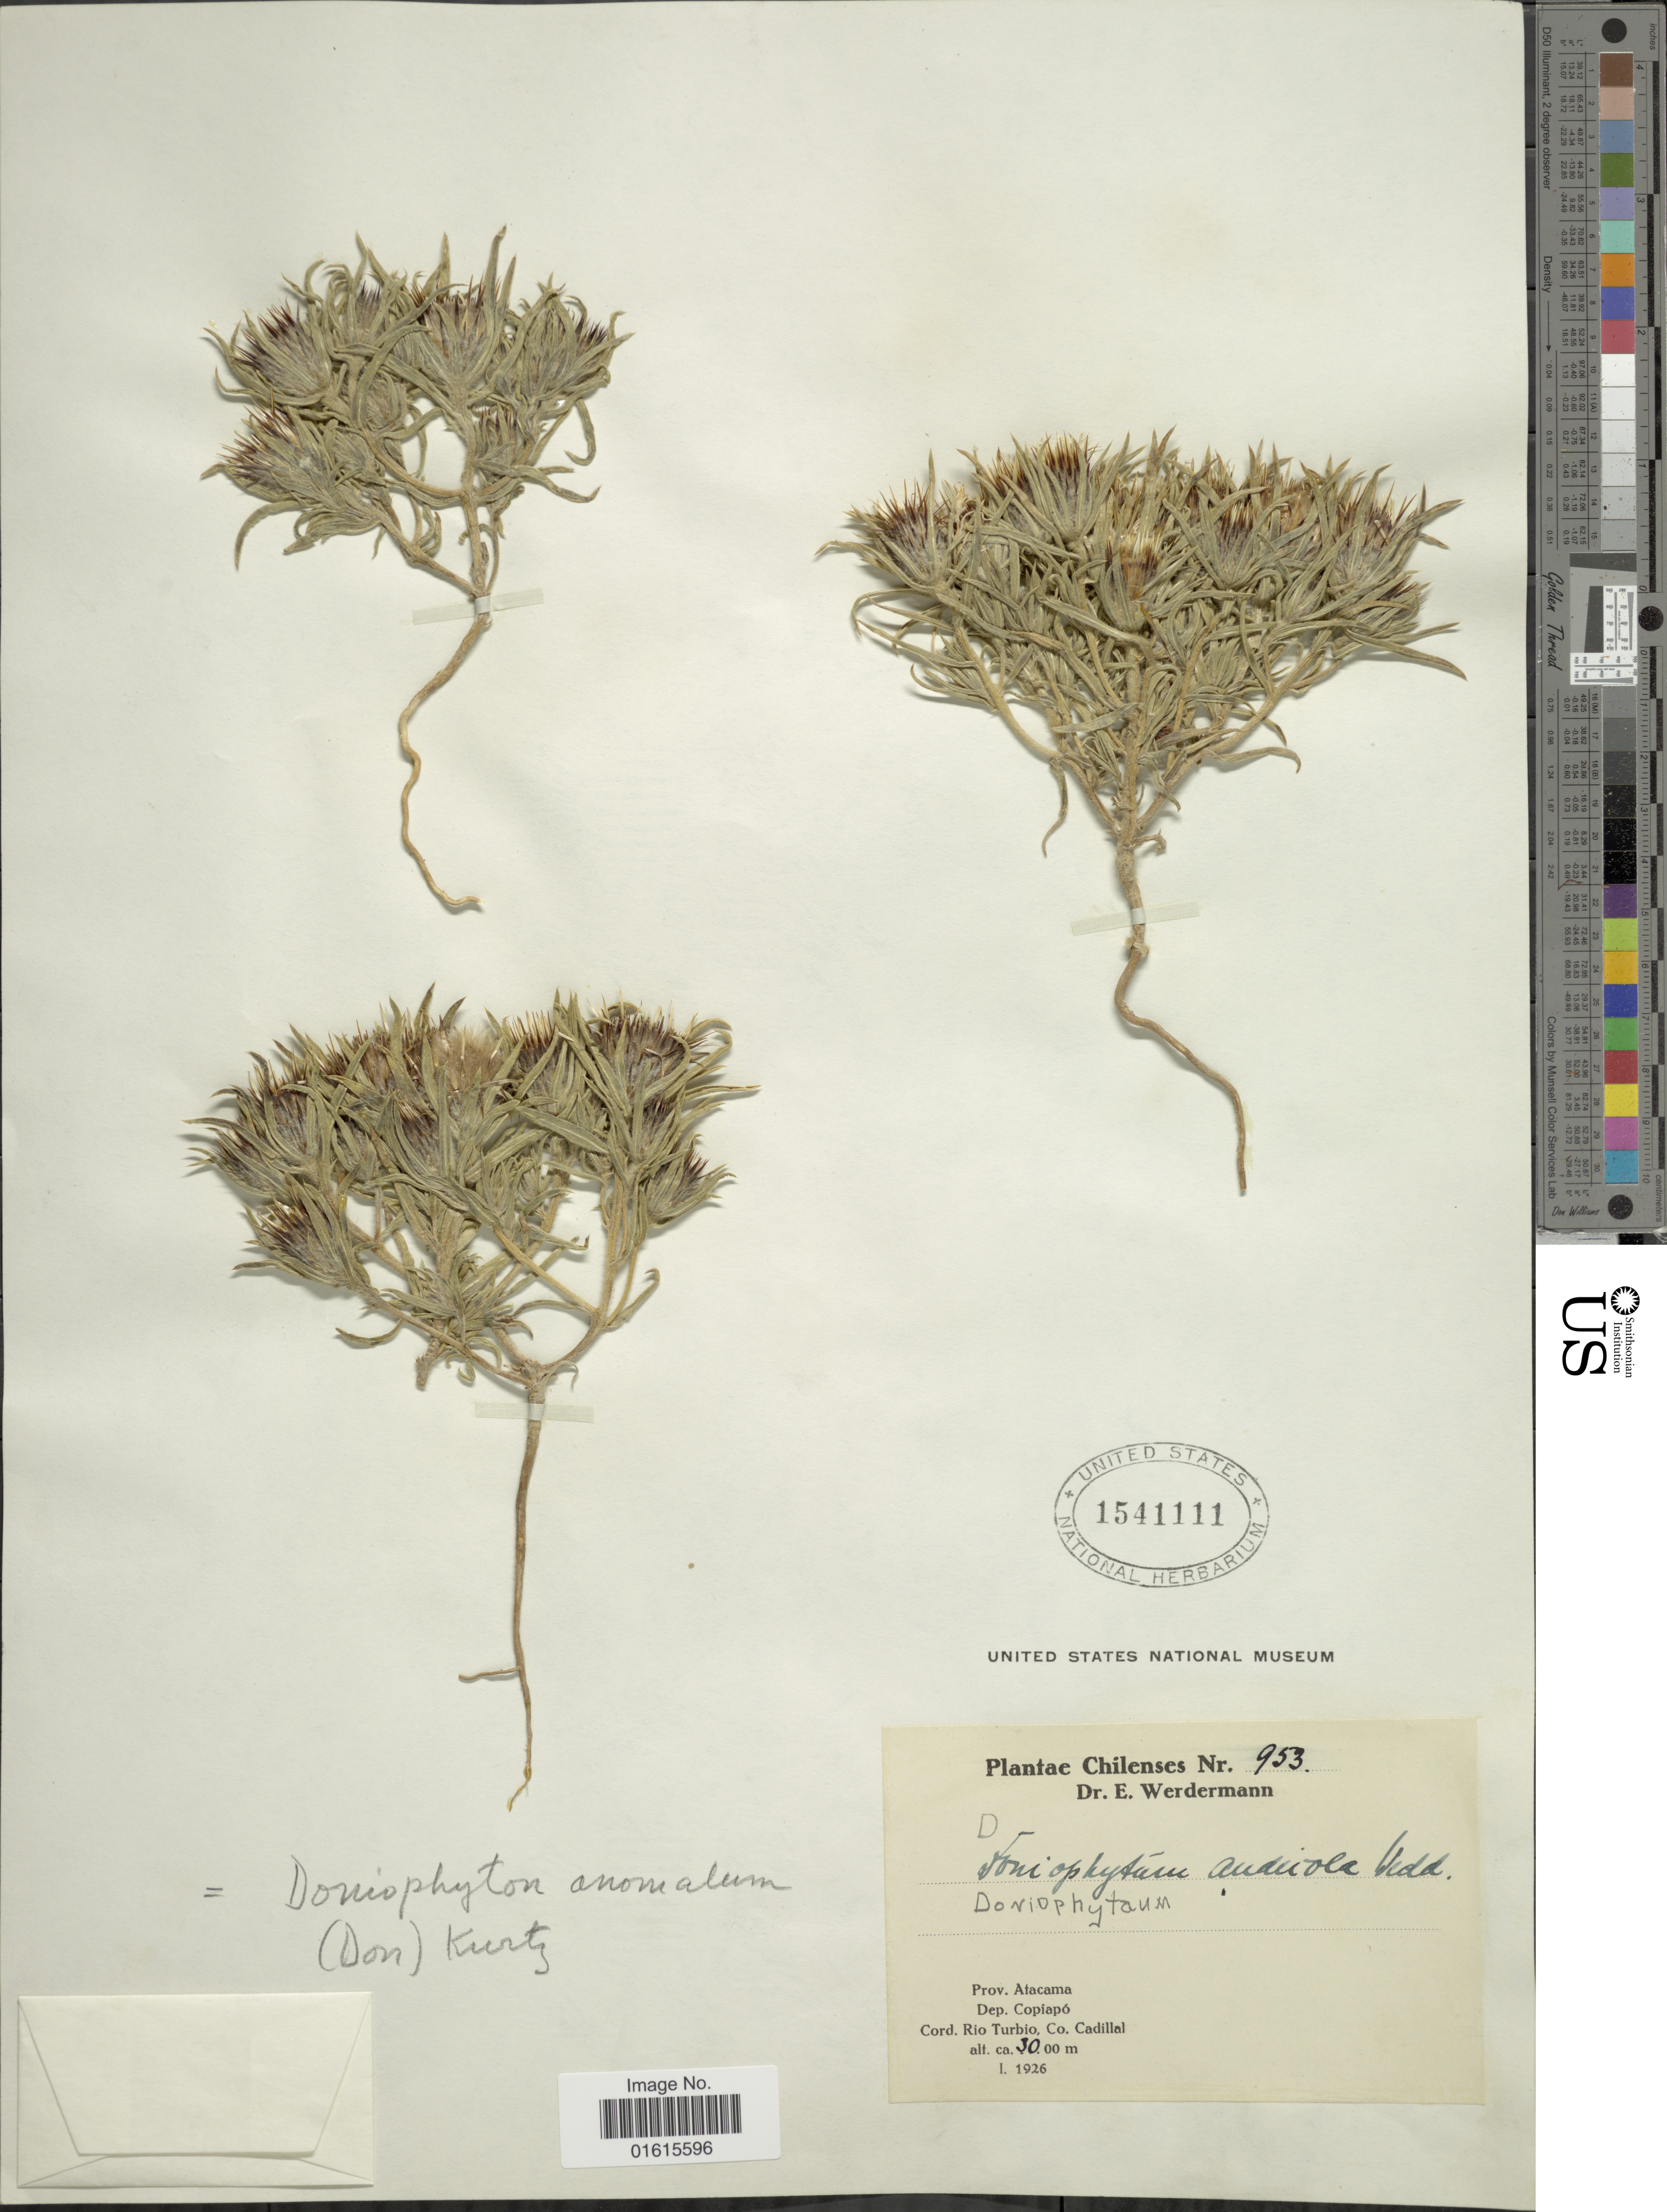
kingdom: Plantae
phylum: Tracheophyta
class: Magnoliopsida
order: Asterales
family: Asteraceae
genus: Doniophyton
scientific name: Doniophyton anomalum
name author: (D. Don) Kurtz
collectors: E. Werdermann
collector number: Plantae Chilenses Nr. 953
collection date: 1926-01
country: Chile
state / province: Atacama (III)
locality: Dept. Copiapo, Cord. Rio Turbio, Co. Cadillal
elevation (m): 3000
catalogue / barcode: US 1541111